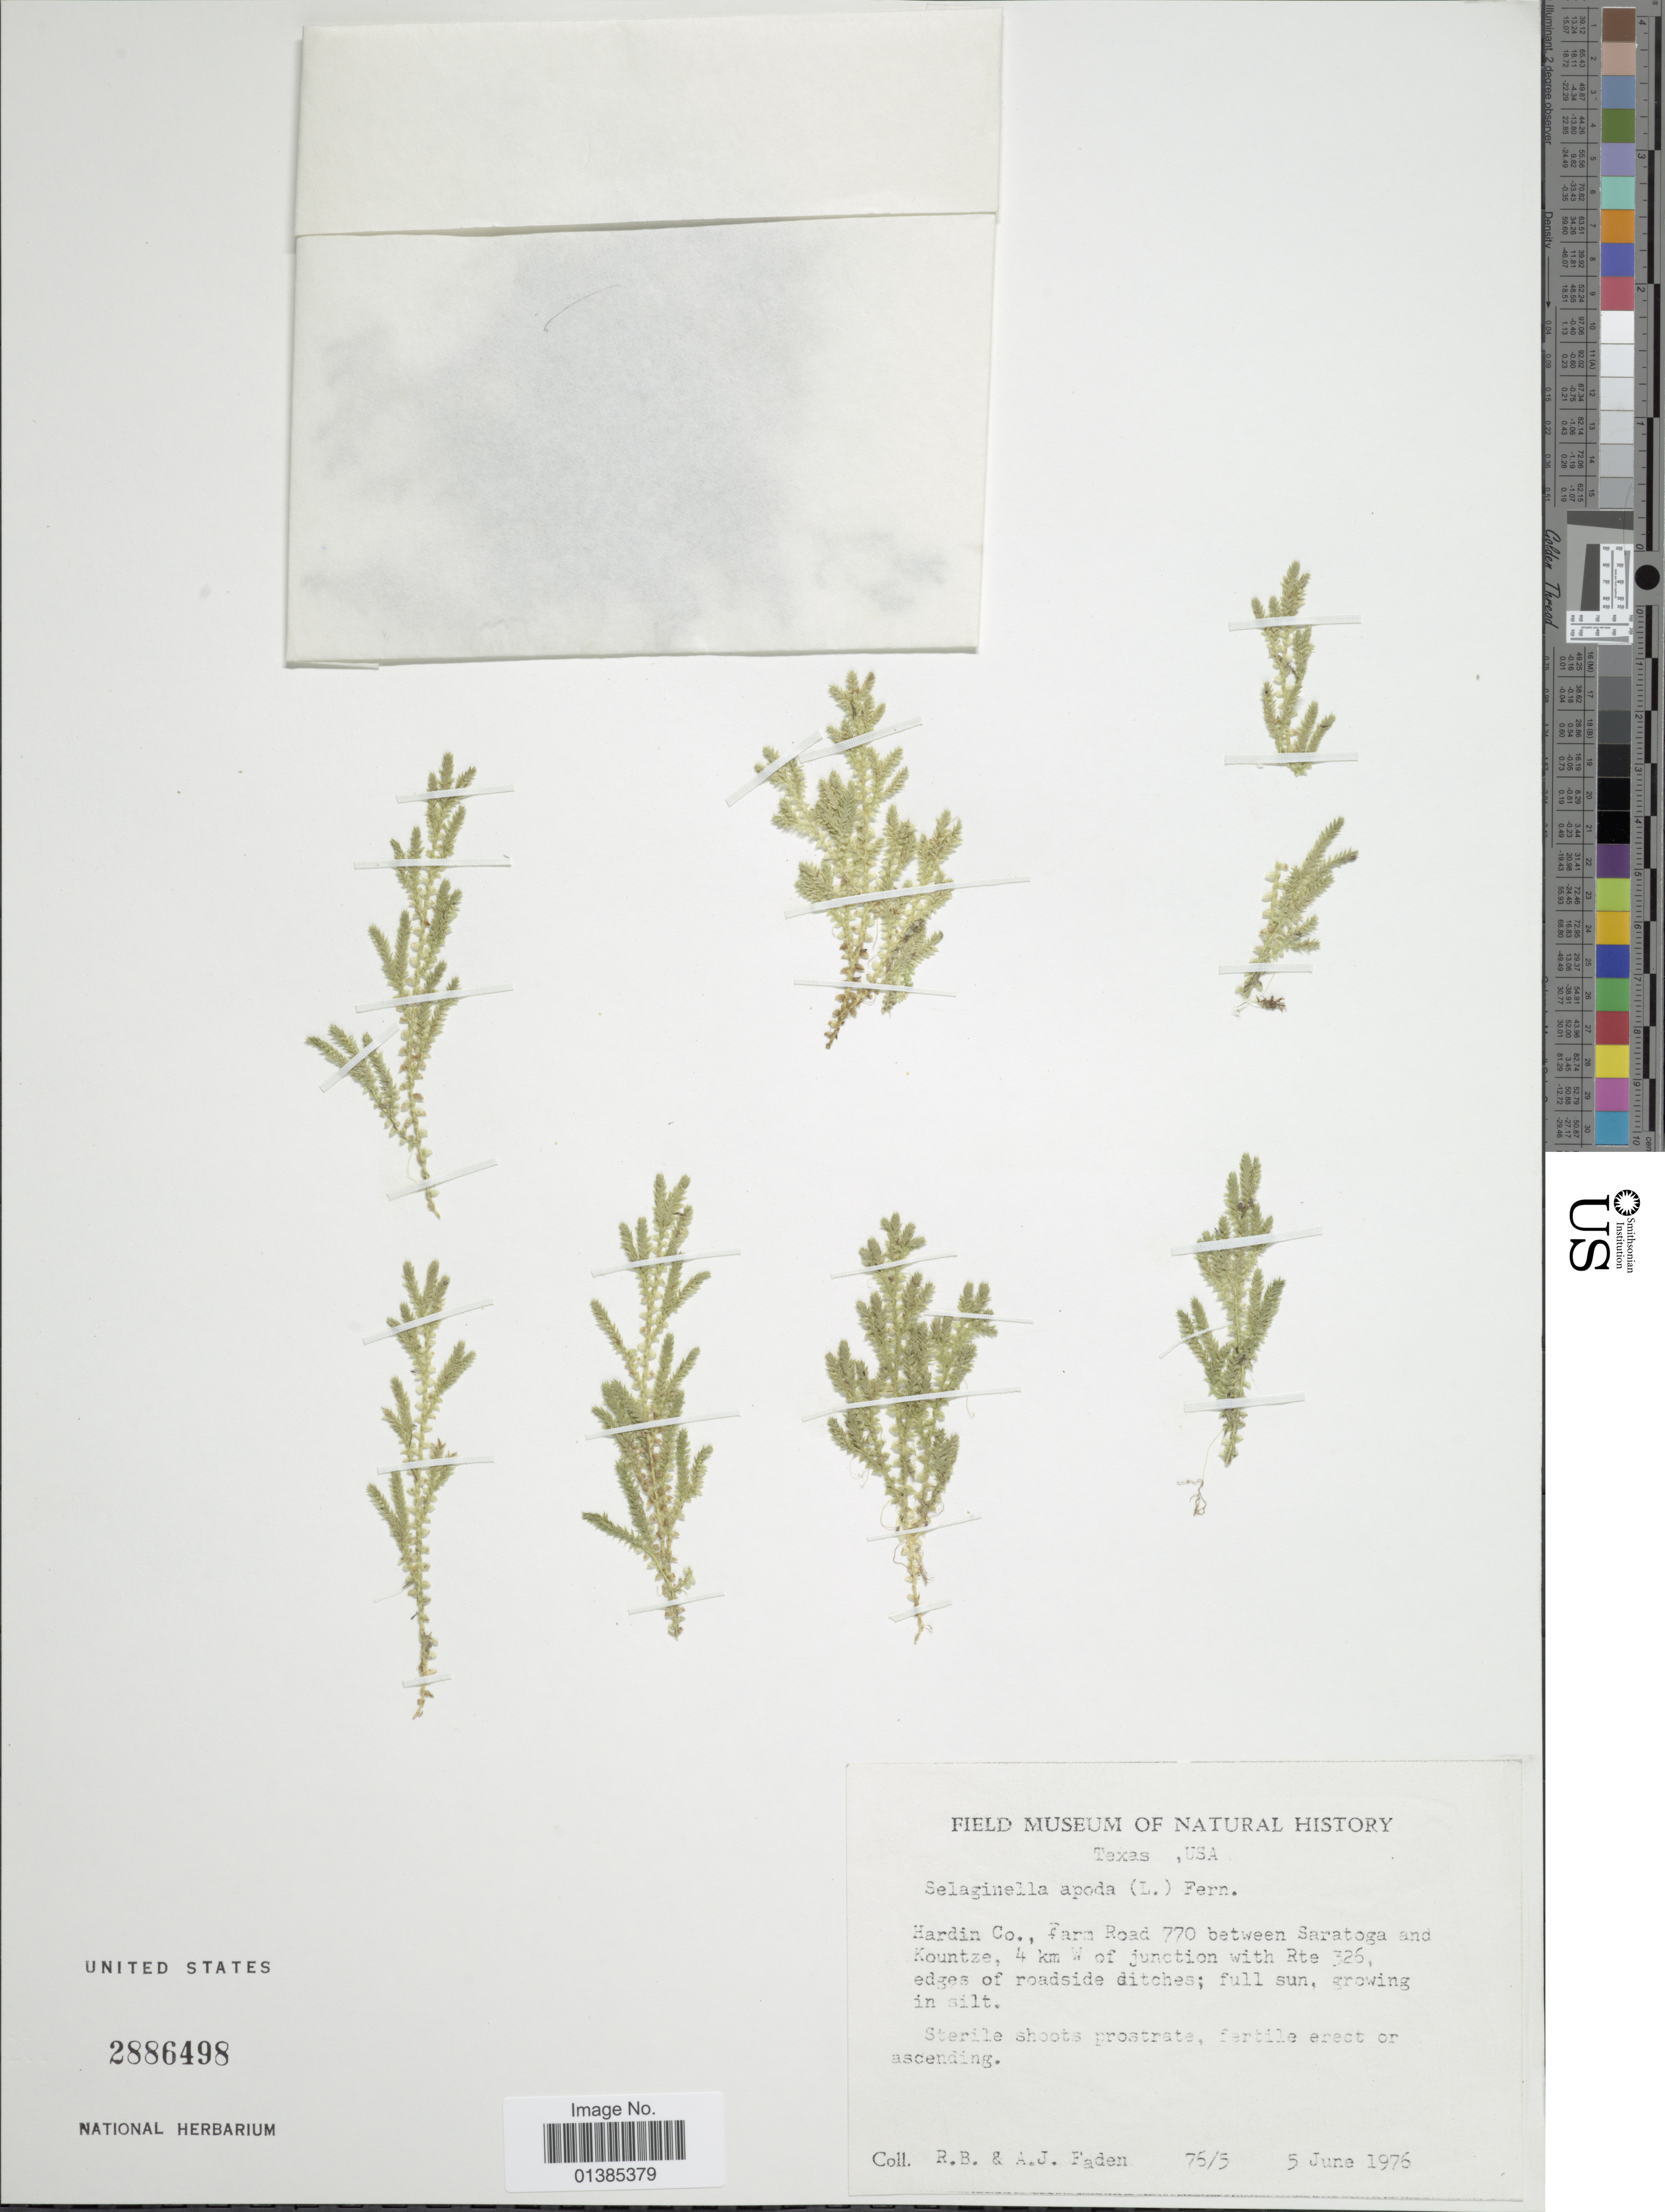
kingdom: Plantae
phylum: Tracheophyta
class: Lycopodiopsida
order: Selaginellales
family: Selaginellaceae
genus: Selaginella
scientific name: Selaginella apus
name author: Spring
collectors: R. B. Faden & A. J. Faden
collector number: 76/5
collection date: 1976-06-05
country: United States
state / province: Texas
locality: Hardin Co., Farm Road 770 between Saratoga and Kountze, 4 km W of junction with Rte 326.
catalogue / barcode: US 2886498